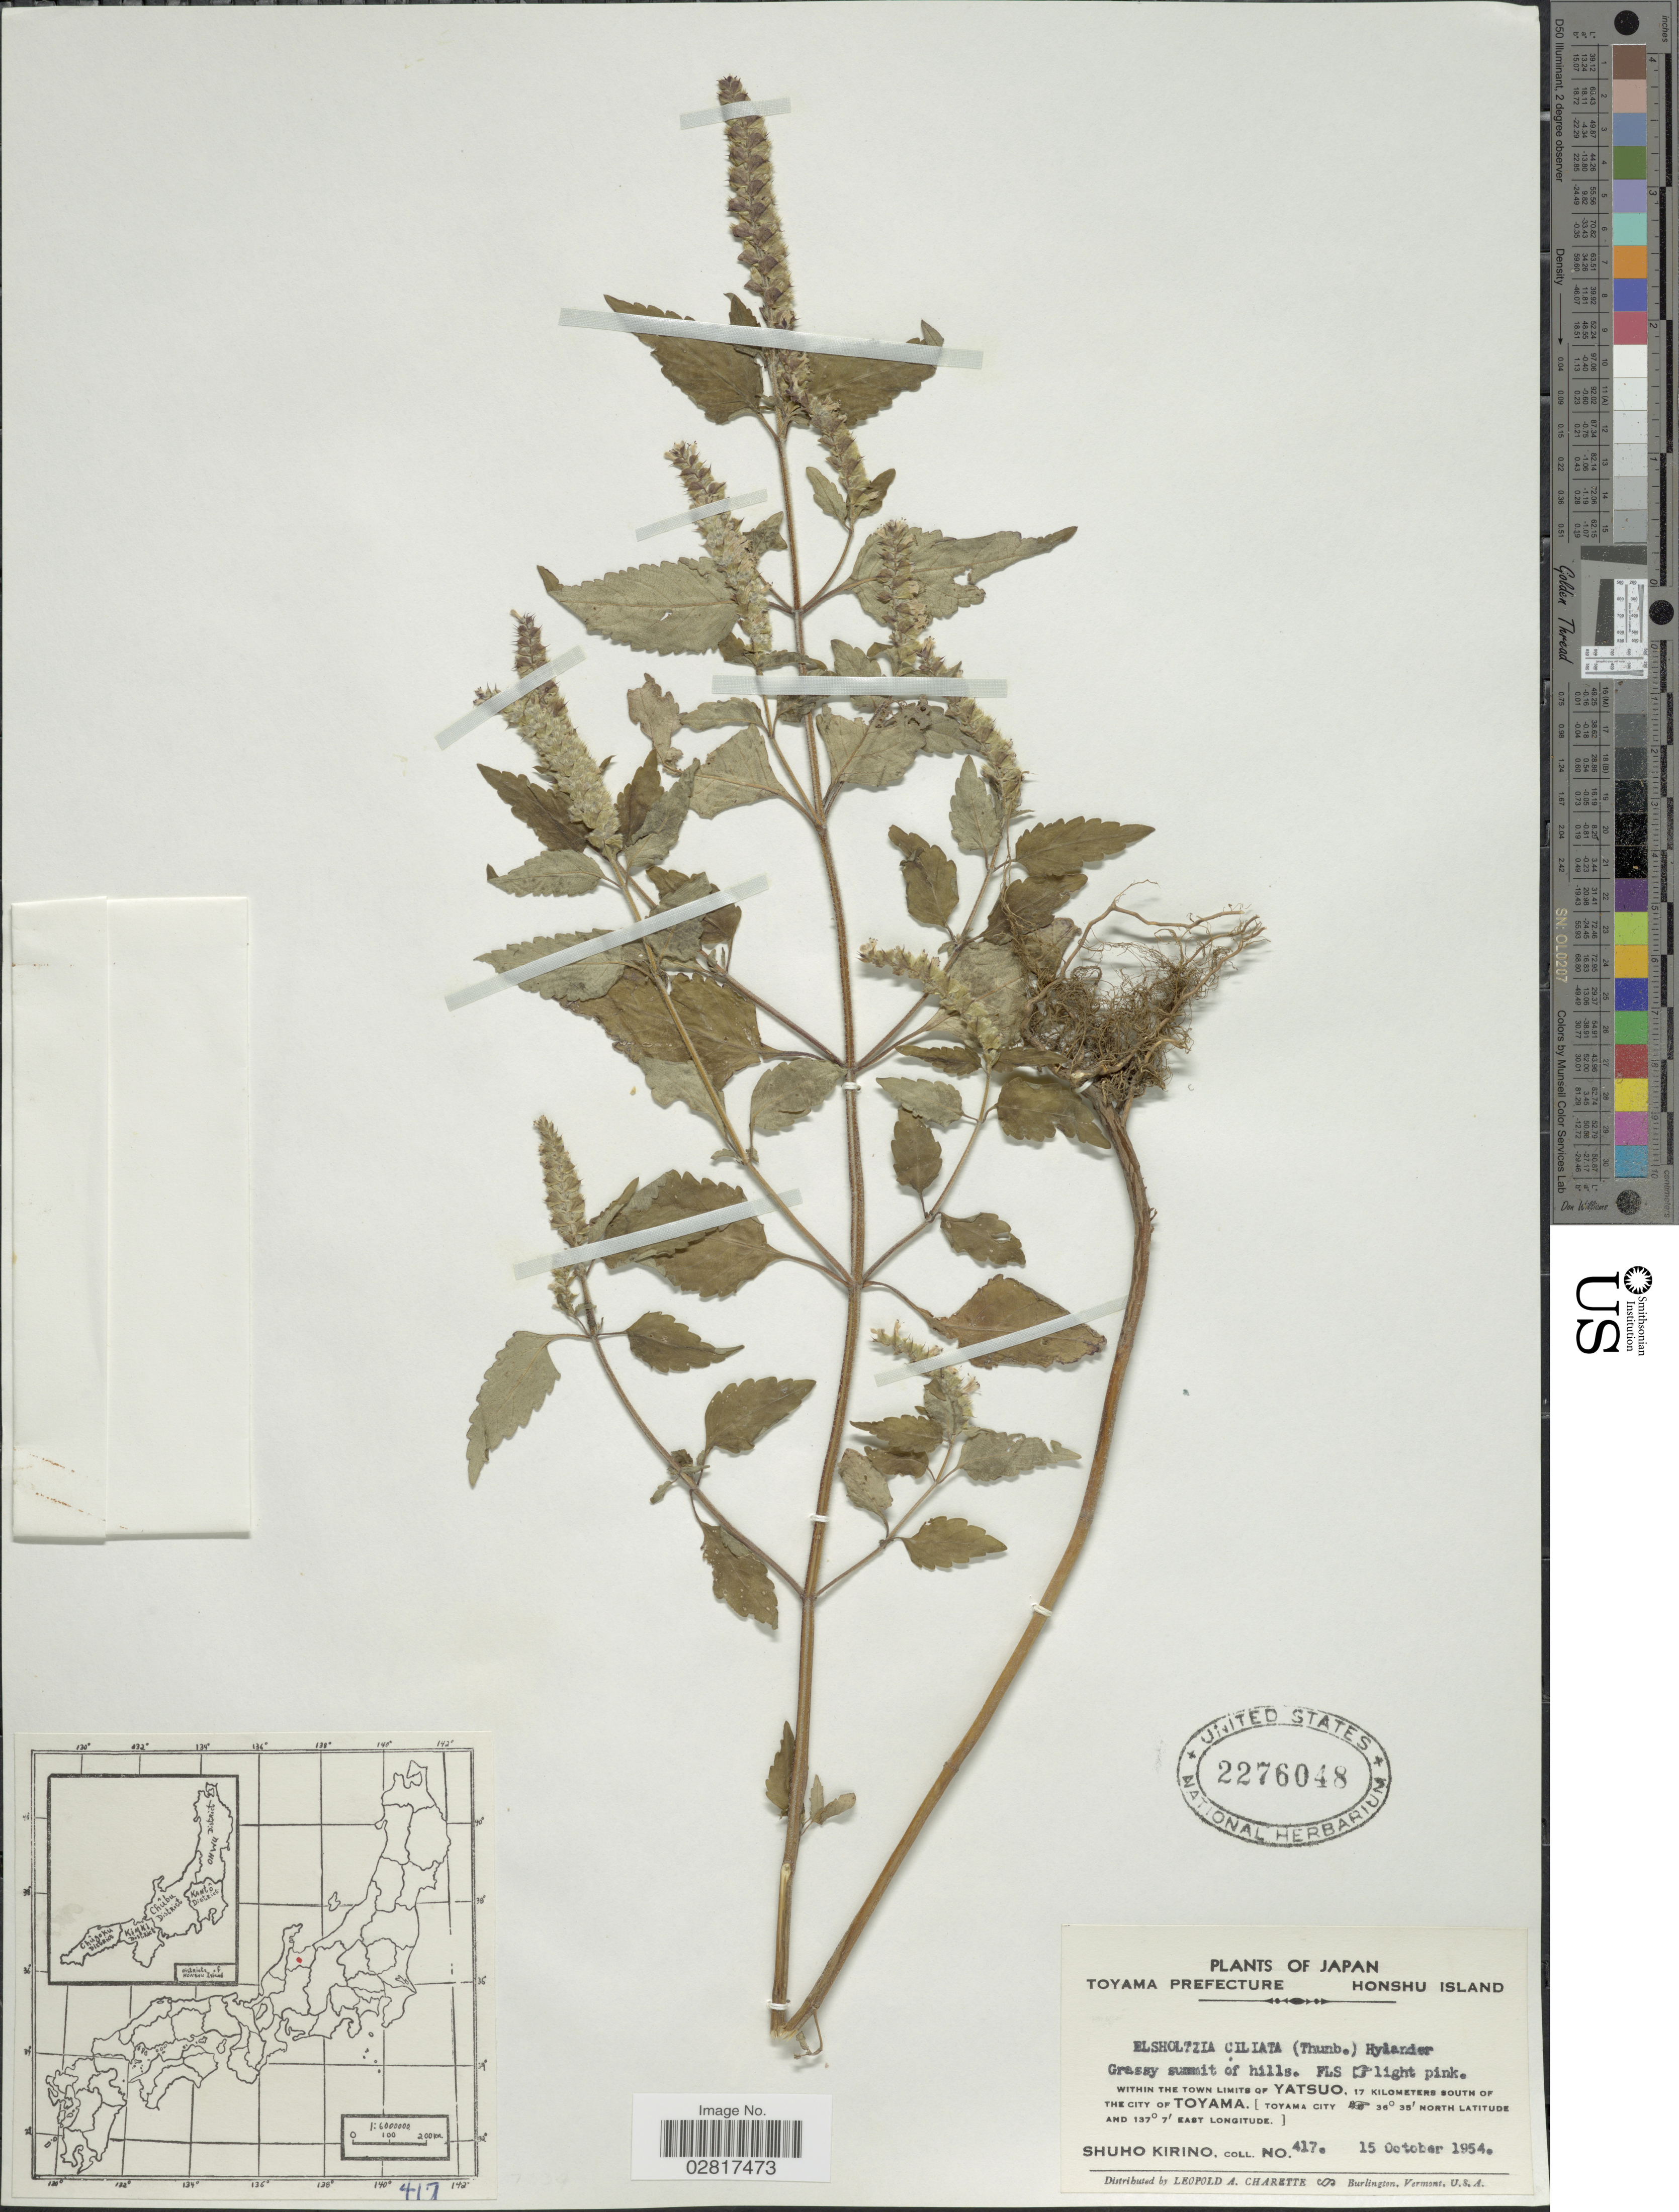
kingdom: Plantae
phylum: Tracheophyta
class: Magnoliopsida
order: Lamiales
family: Lamiaceae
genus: Elsholtzia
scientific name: Elsholtzia ciliata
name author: (Thunb.) Hyl.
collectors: S. Kirino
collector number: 417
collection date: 1954-10-15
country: Japan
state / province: Tokyo, Federal City of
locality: Toyama Prefecture, Honshu Island, Within the town limits of Yatsuo, 17 kilometers south of the city of Toyama, Toyama City.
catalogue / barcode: US 2276048